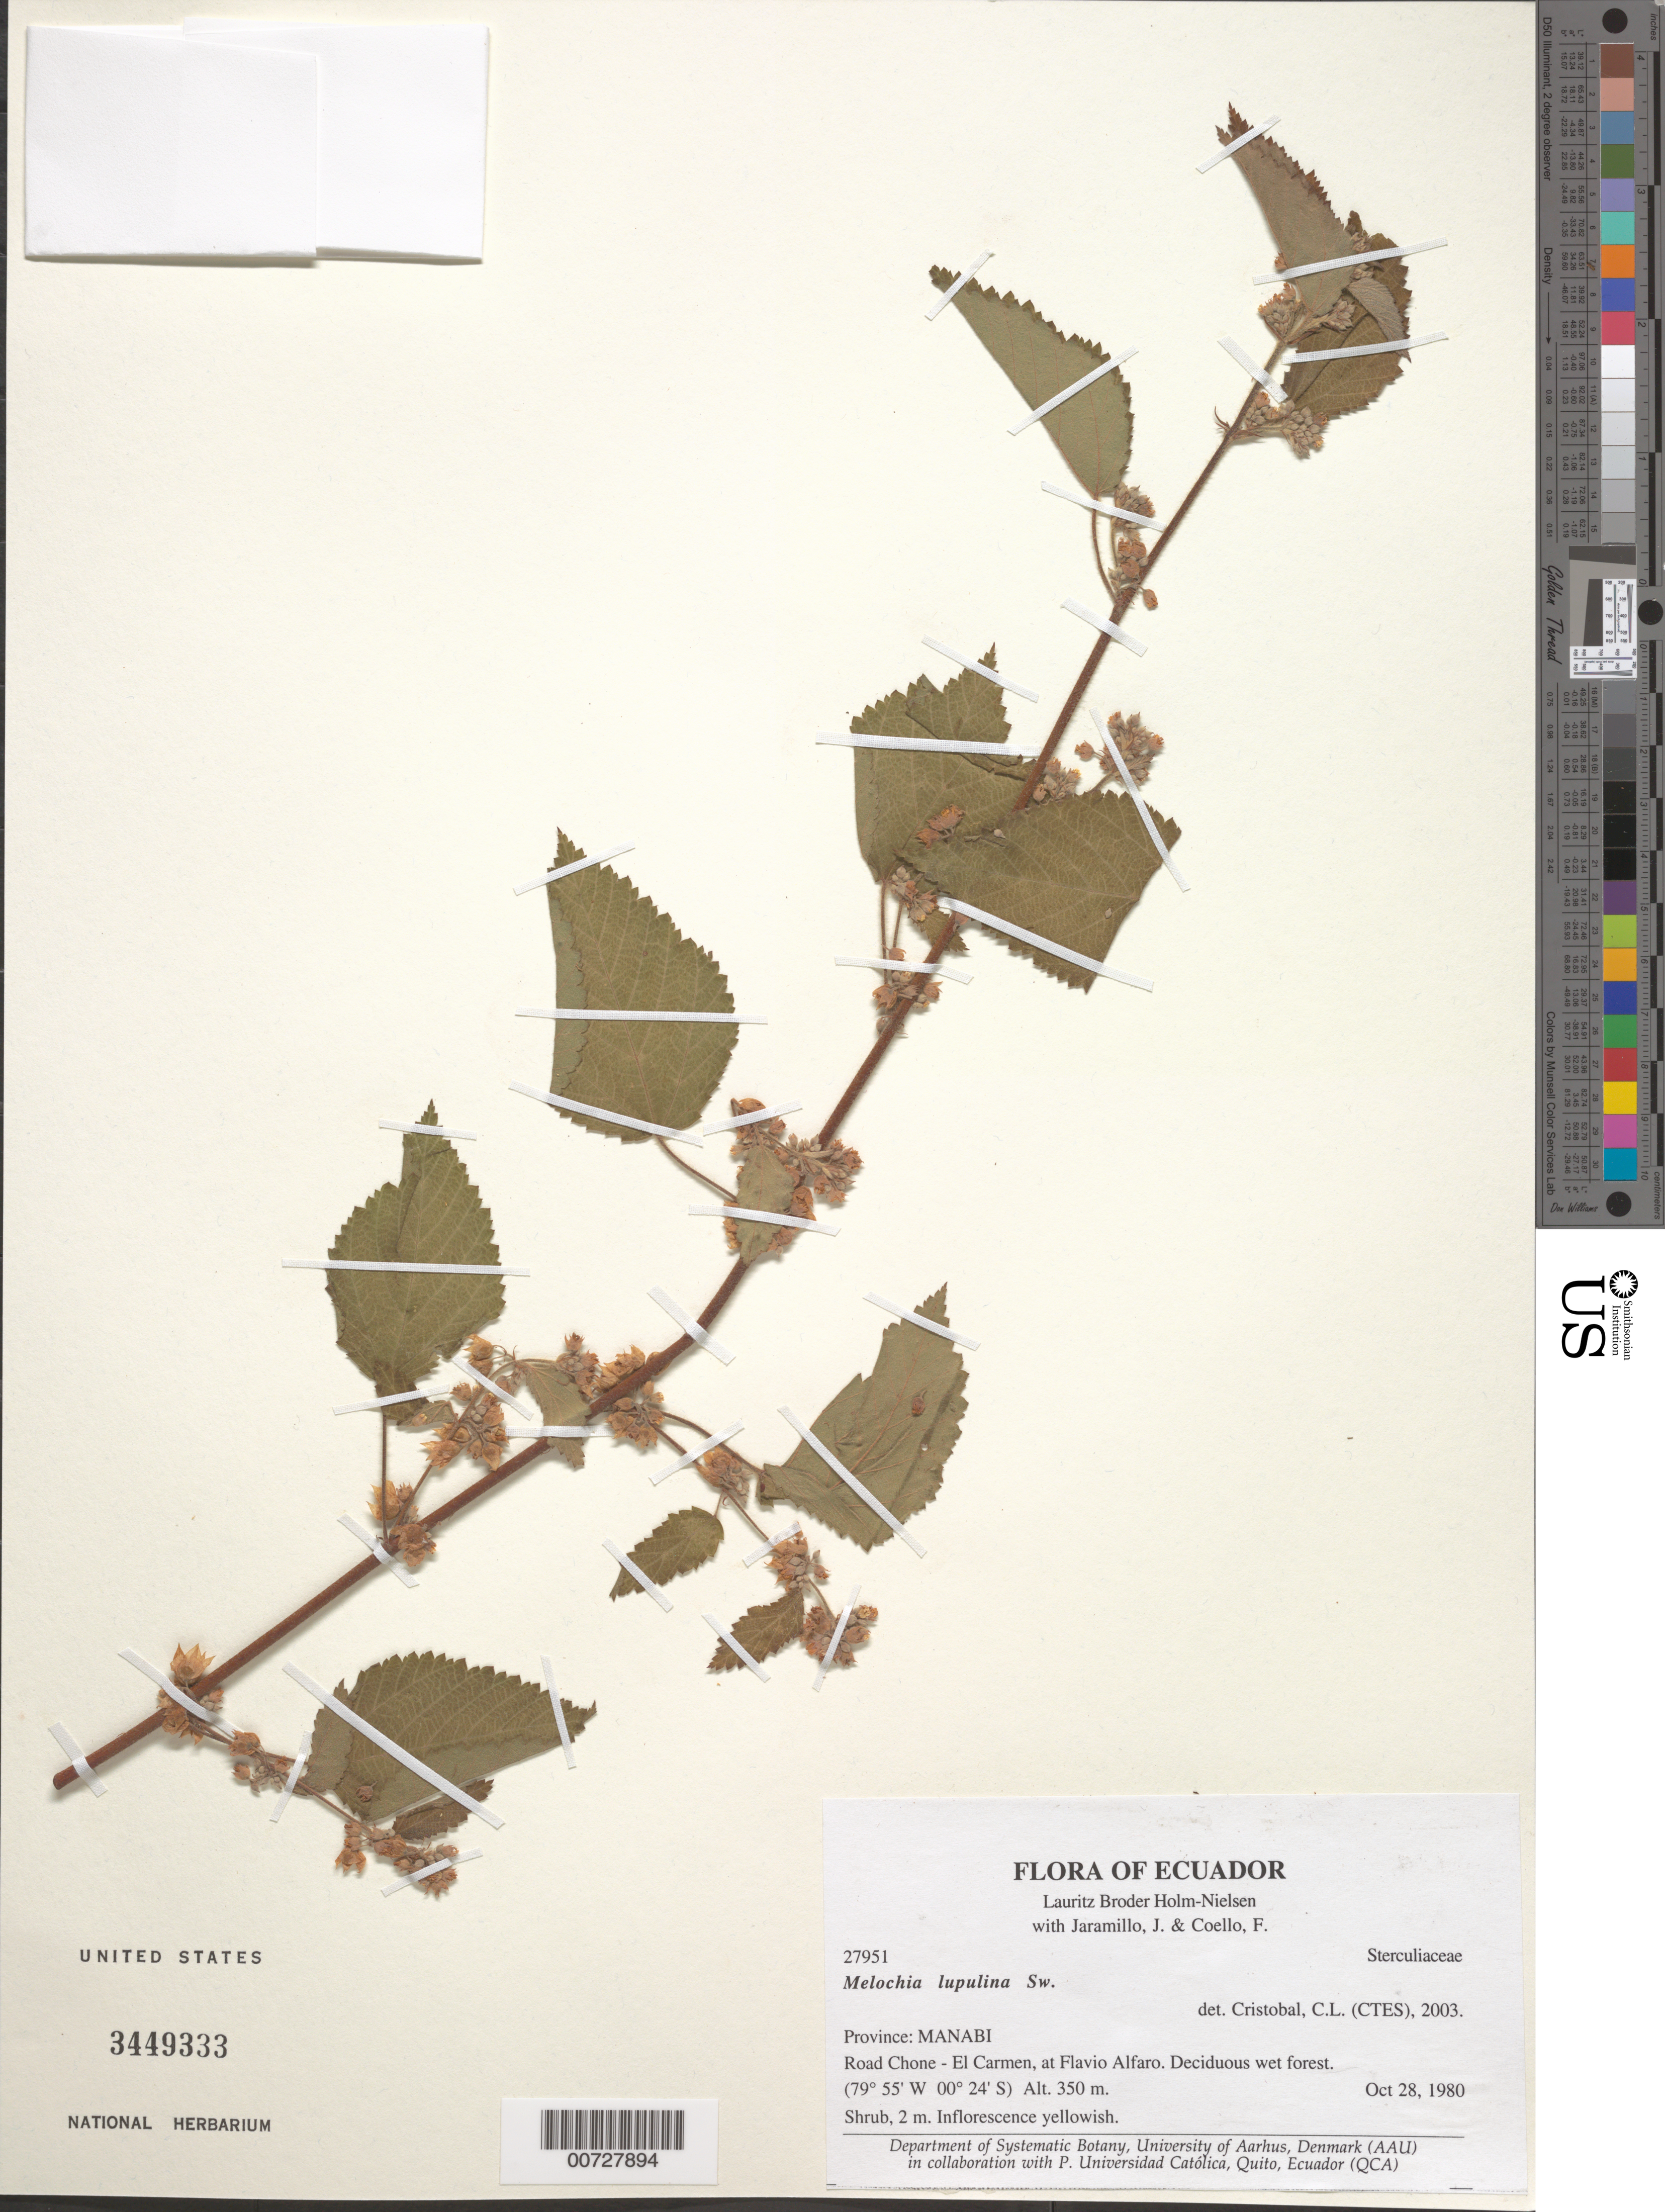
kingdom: Plantae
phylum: Tracheophyta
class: Magnoliopsida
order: Malvales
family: Malvaceae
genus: Melochia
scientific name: Melochia lupulina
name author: Sw.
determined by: Cristóbal, C. L.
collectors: L. B. Holm-Nielsen, J. L. Jaramillo & F. Coello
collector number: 27951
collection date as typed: Oct 28, 1980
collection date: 1980-10-28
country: Ecuador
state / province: Manabí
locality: Road Chone- El Carmen, at Flavio Alfaro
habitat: Deciduous wet forest.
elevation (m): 350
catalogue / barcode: US 3449333